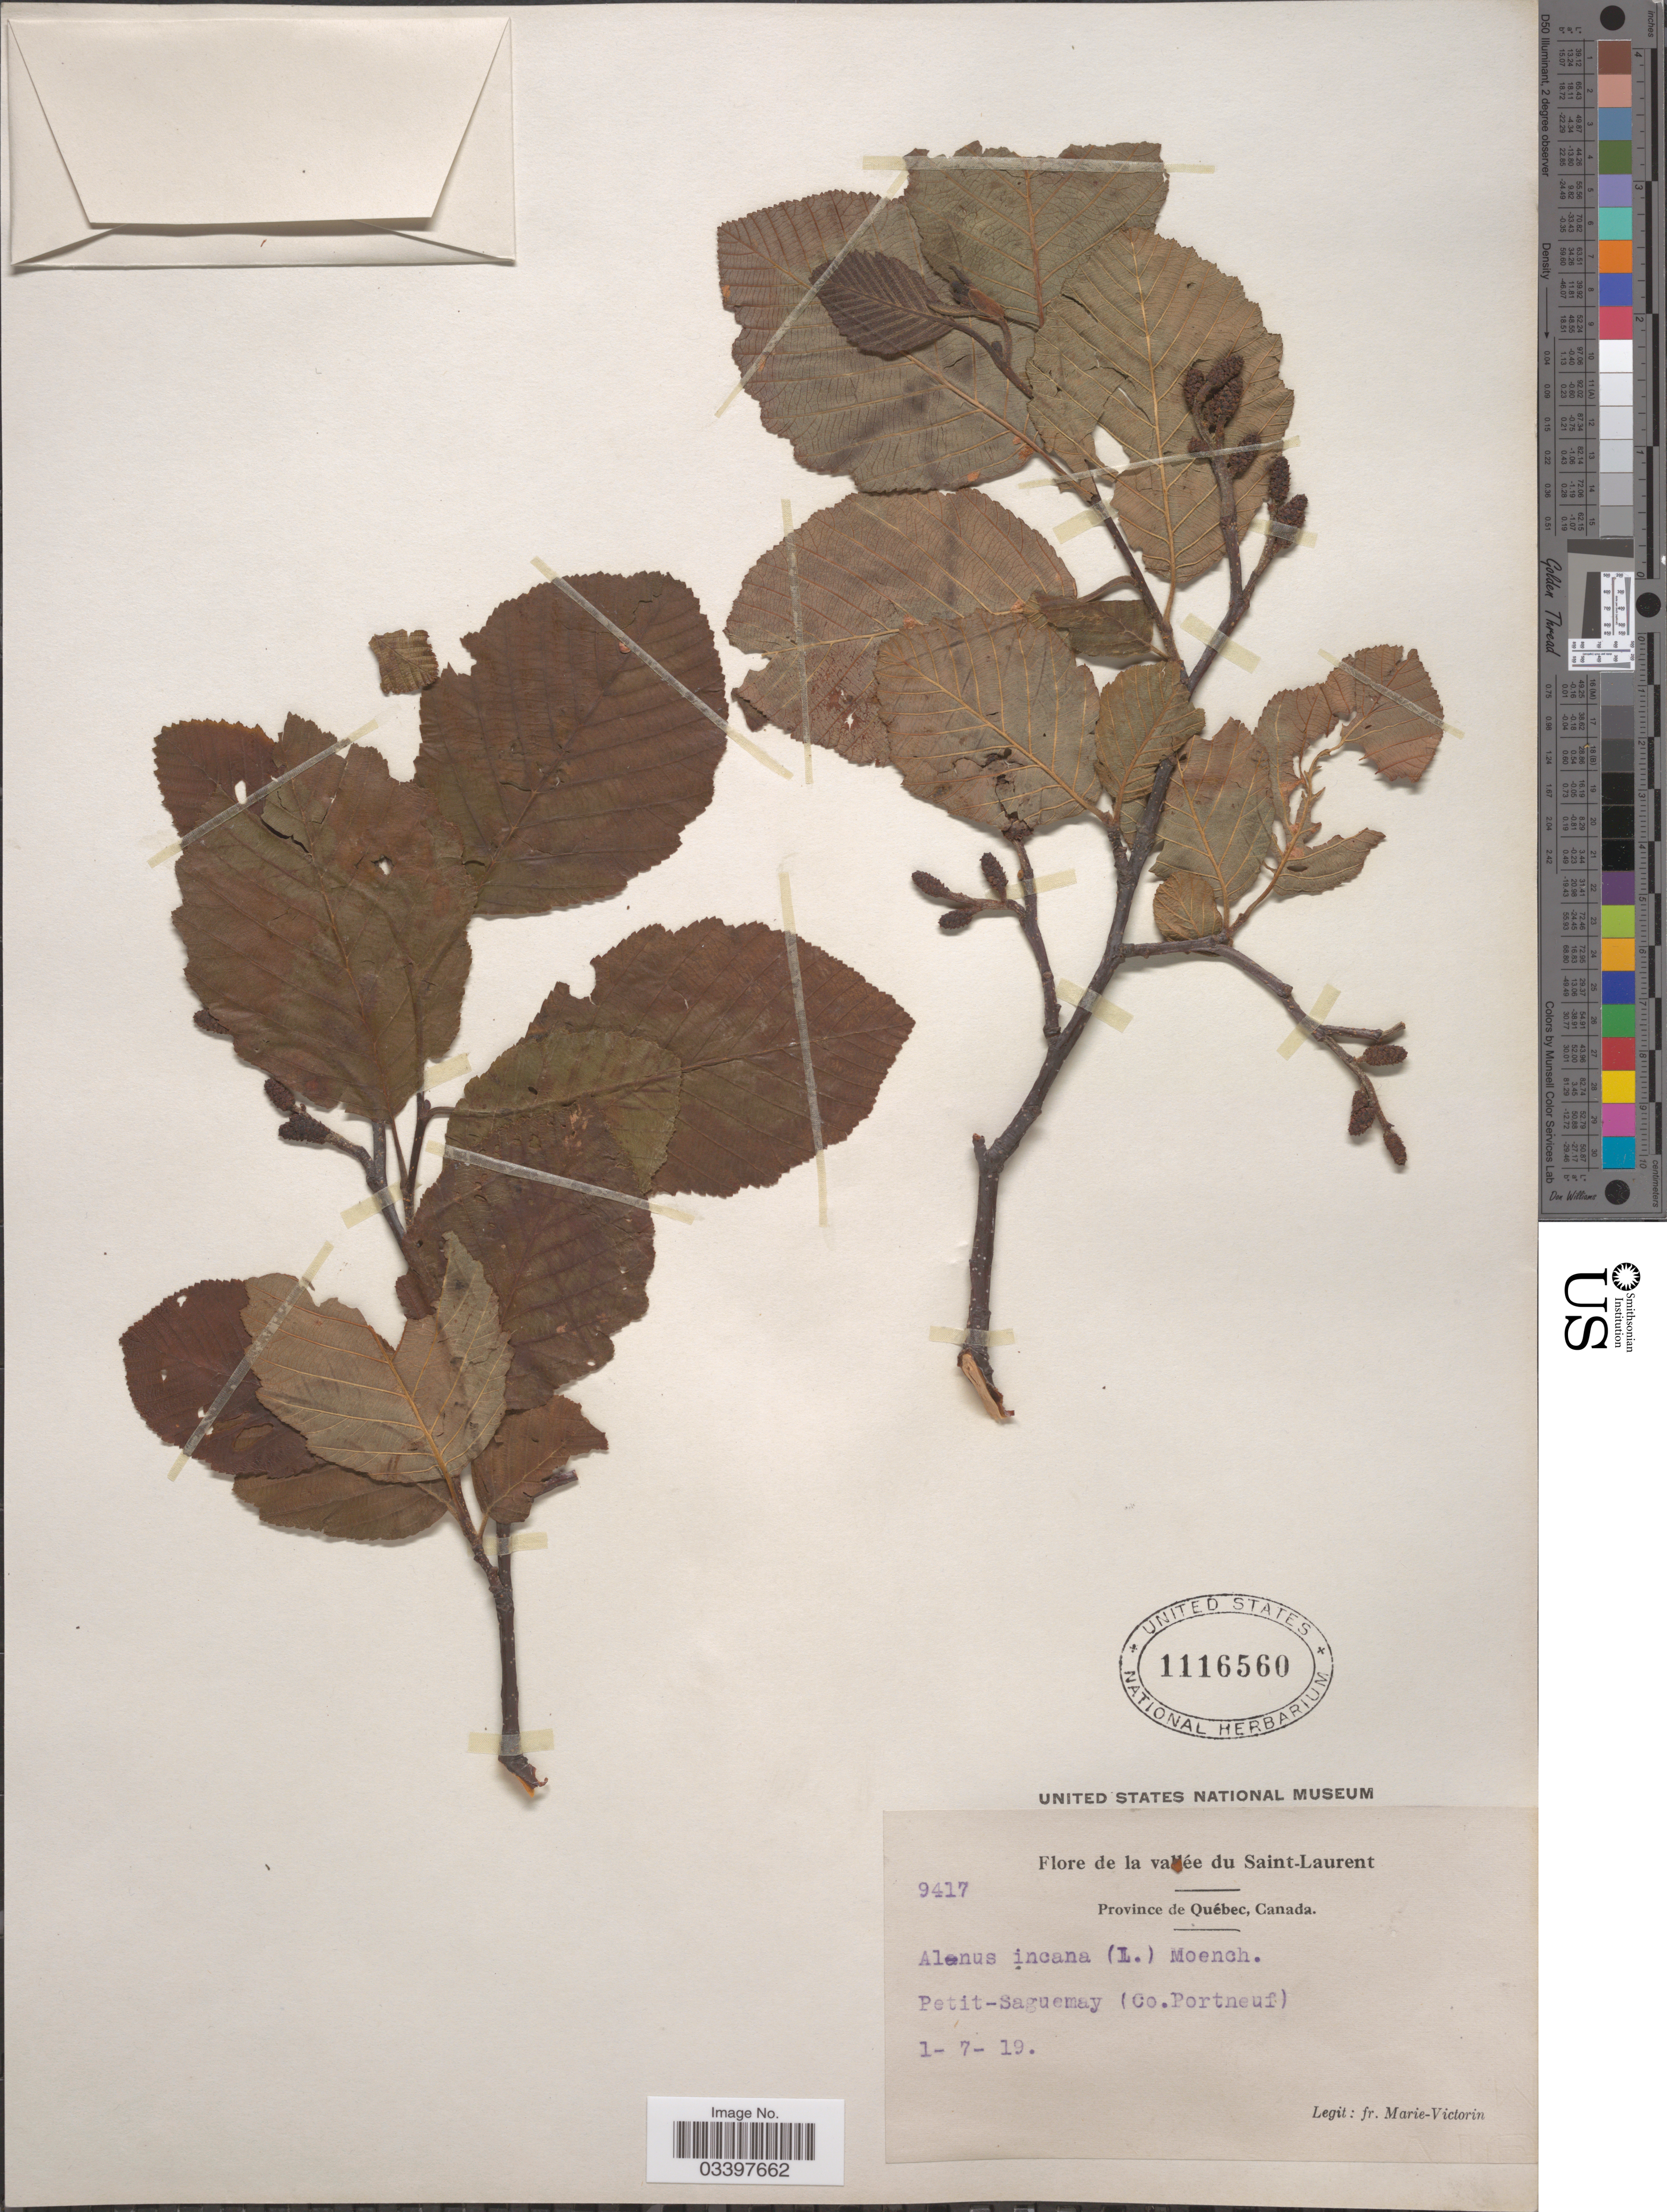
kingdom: Plantae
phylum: Tracheophyta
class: Magnoliopsida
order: Fagales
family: Betulaceae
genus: Alnus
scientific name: Alnus incana subsp. rugosa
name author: (Du Roi) R.T. Clausen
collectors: F. Marie-Victorin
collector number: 9417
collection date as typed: Transcribed d/m/y: 1/7/19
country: Canada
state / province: Quebec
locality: De la vallée du Saint-Laurent. Petit-Saguemay (Co. Portneuf).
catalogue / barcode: US 1116560